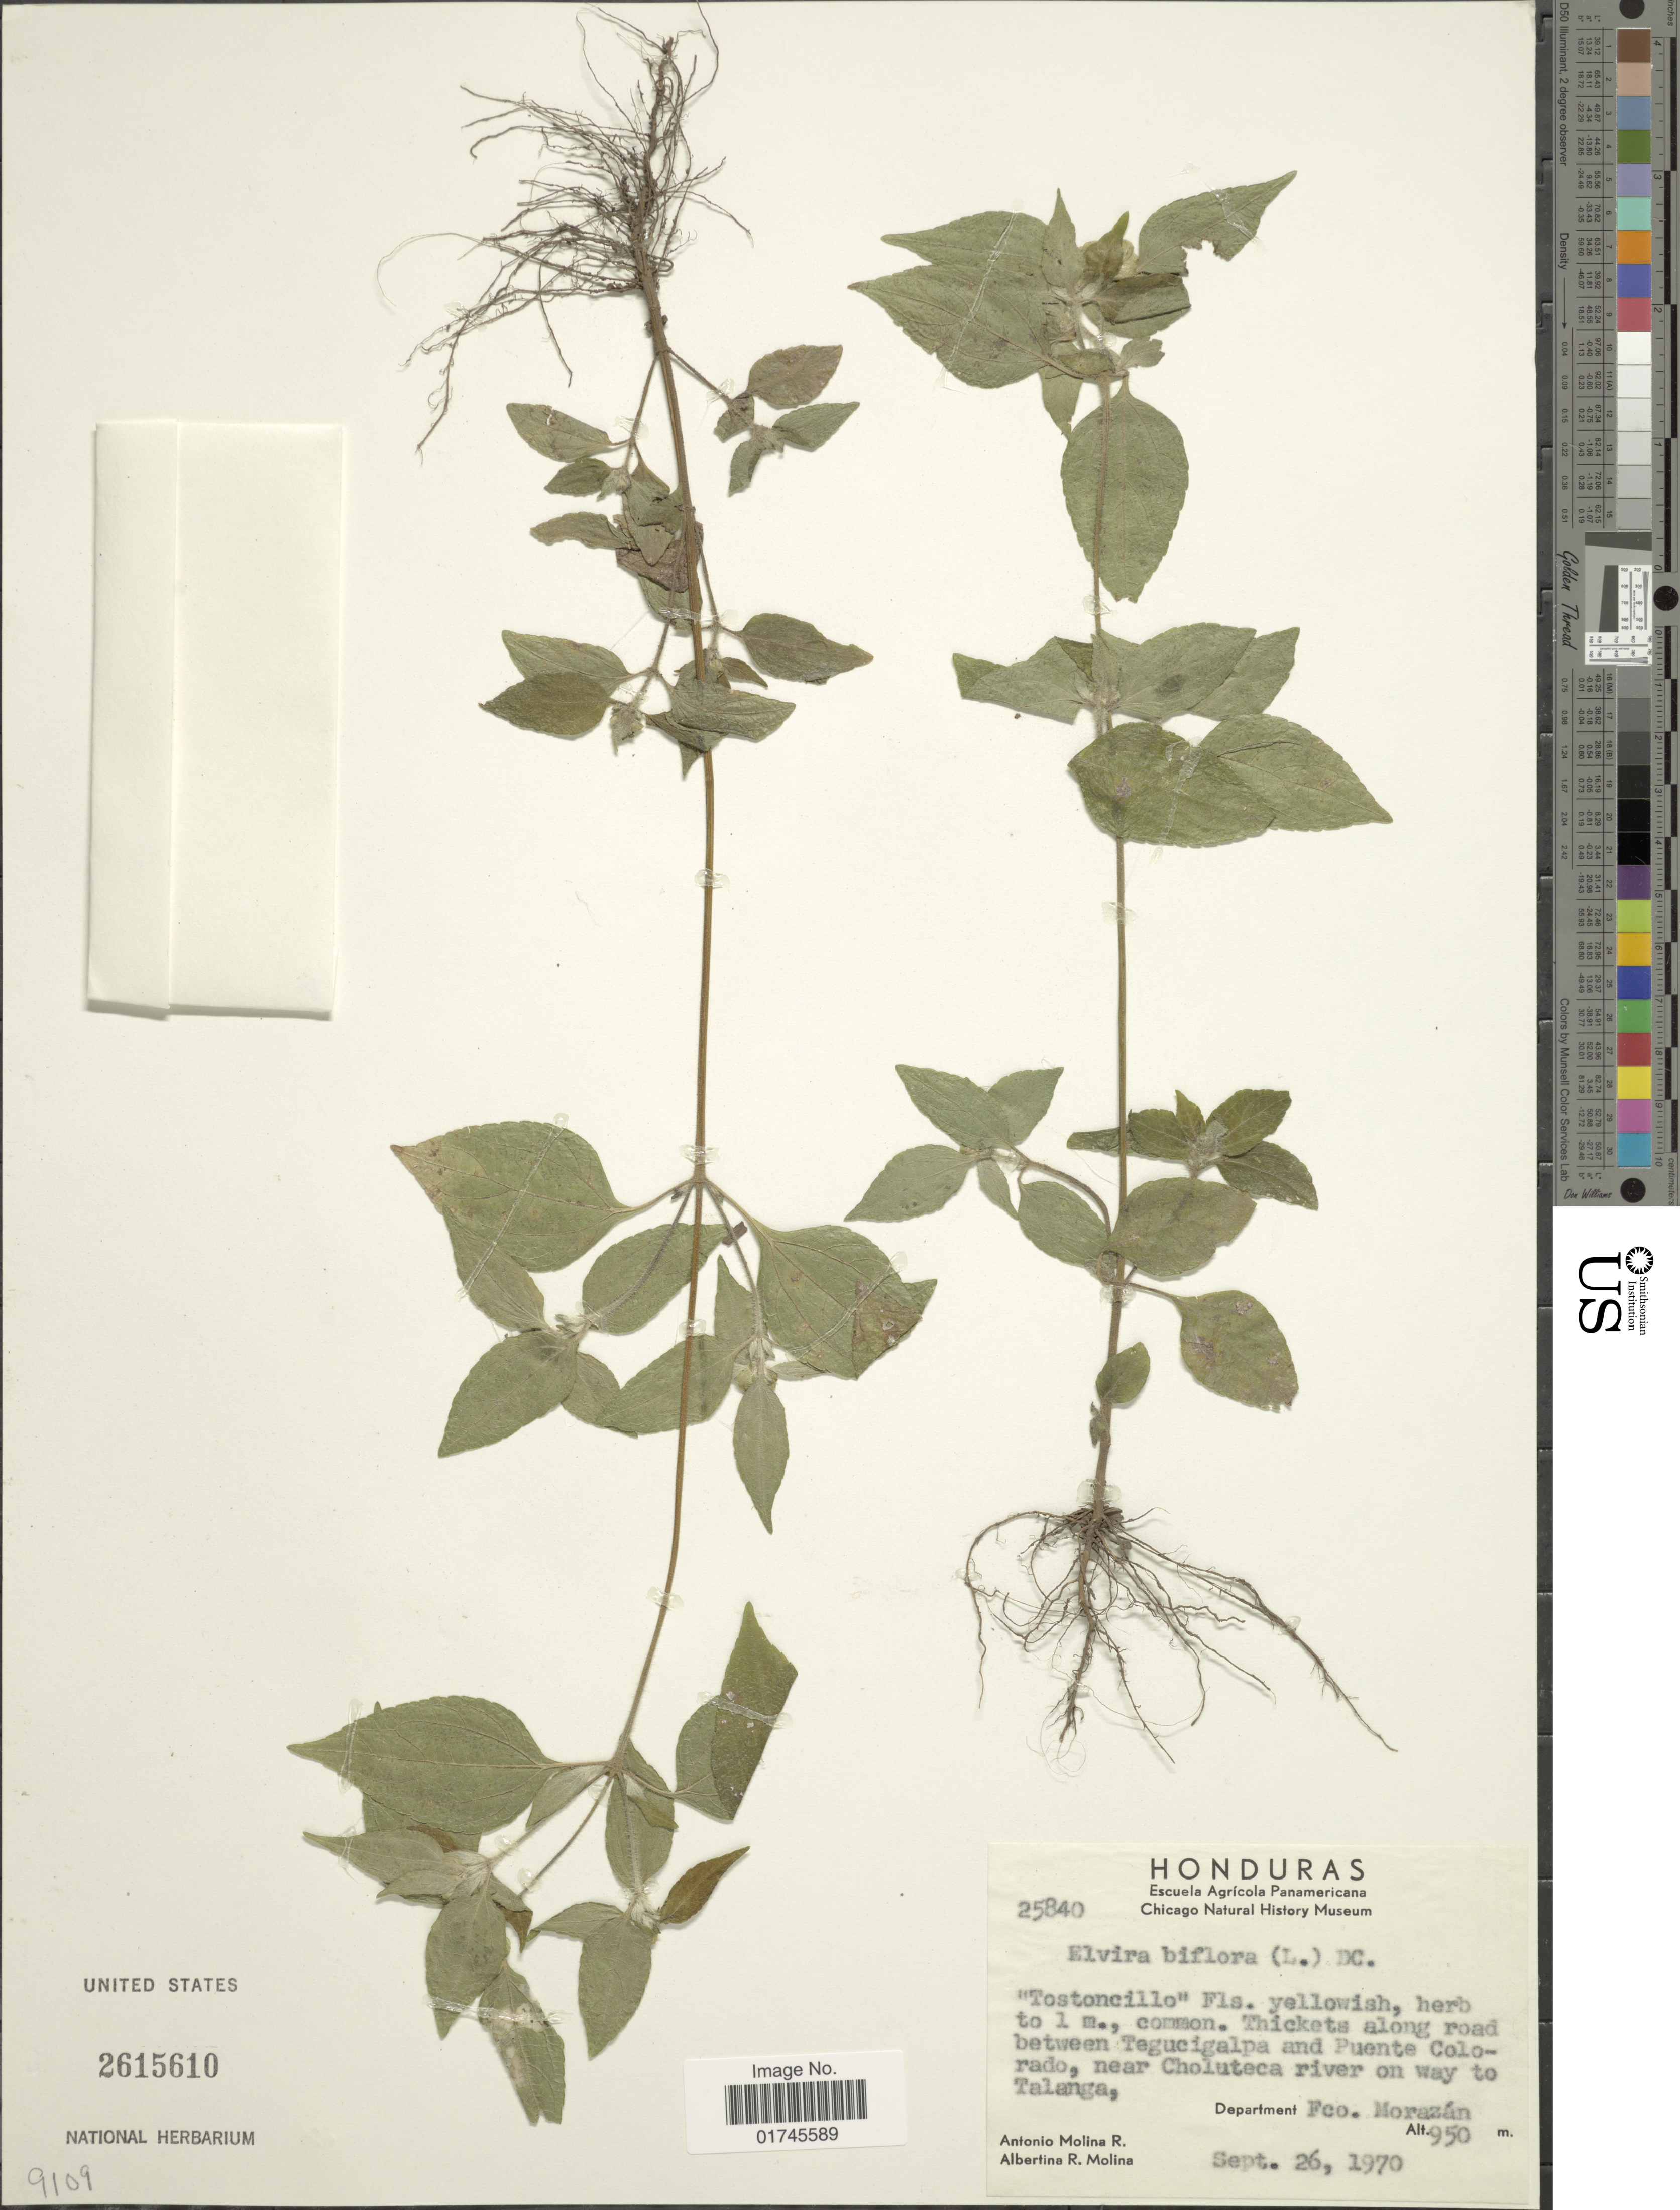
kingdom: Plantae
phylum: Tracheophyta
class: Magnoliopsida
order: Asterales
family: Asteraceae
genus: Delilia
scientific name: Delilia biflora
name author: (L.) Kuntze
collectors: A. Molina R. & A. R. Molina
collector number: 25840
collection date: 1970-09-26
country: Honduras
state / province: Fco. Morazán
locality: Thickets along road between Tegucigalpa and Puente Colorado, near Choluteca river on way to Talanga, Department Fco Morazán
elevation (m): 950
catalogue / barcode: US 2615610